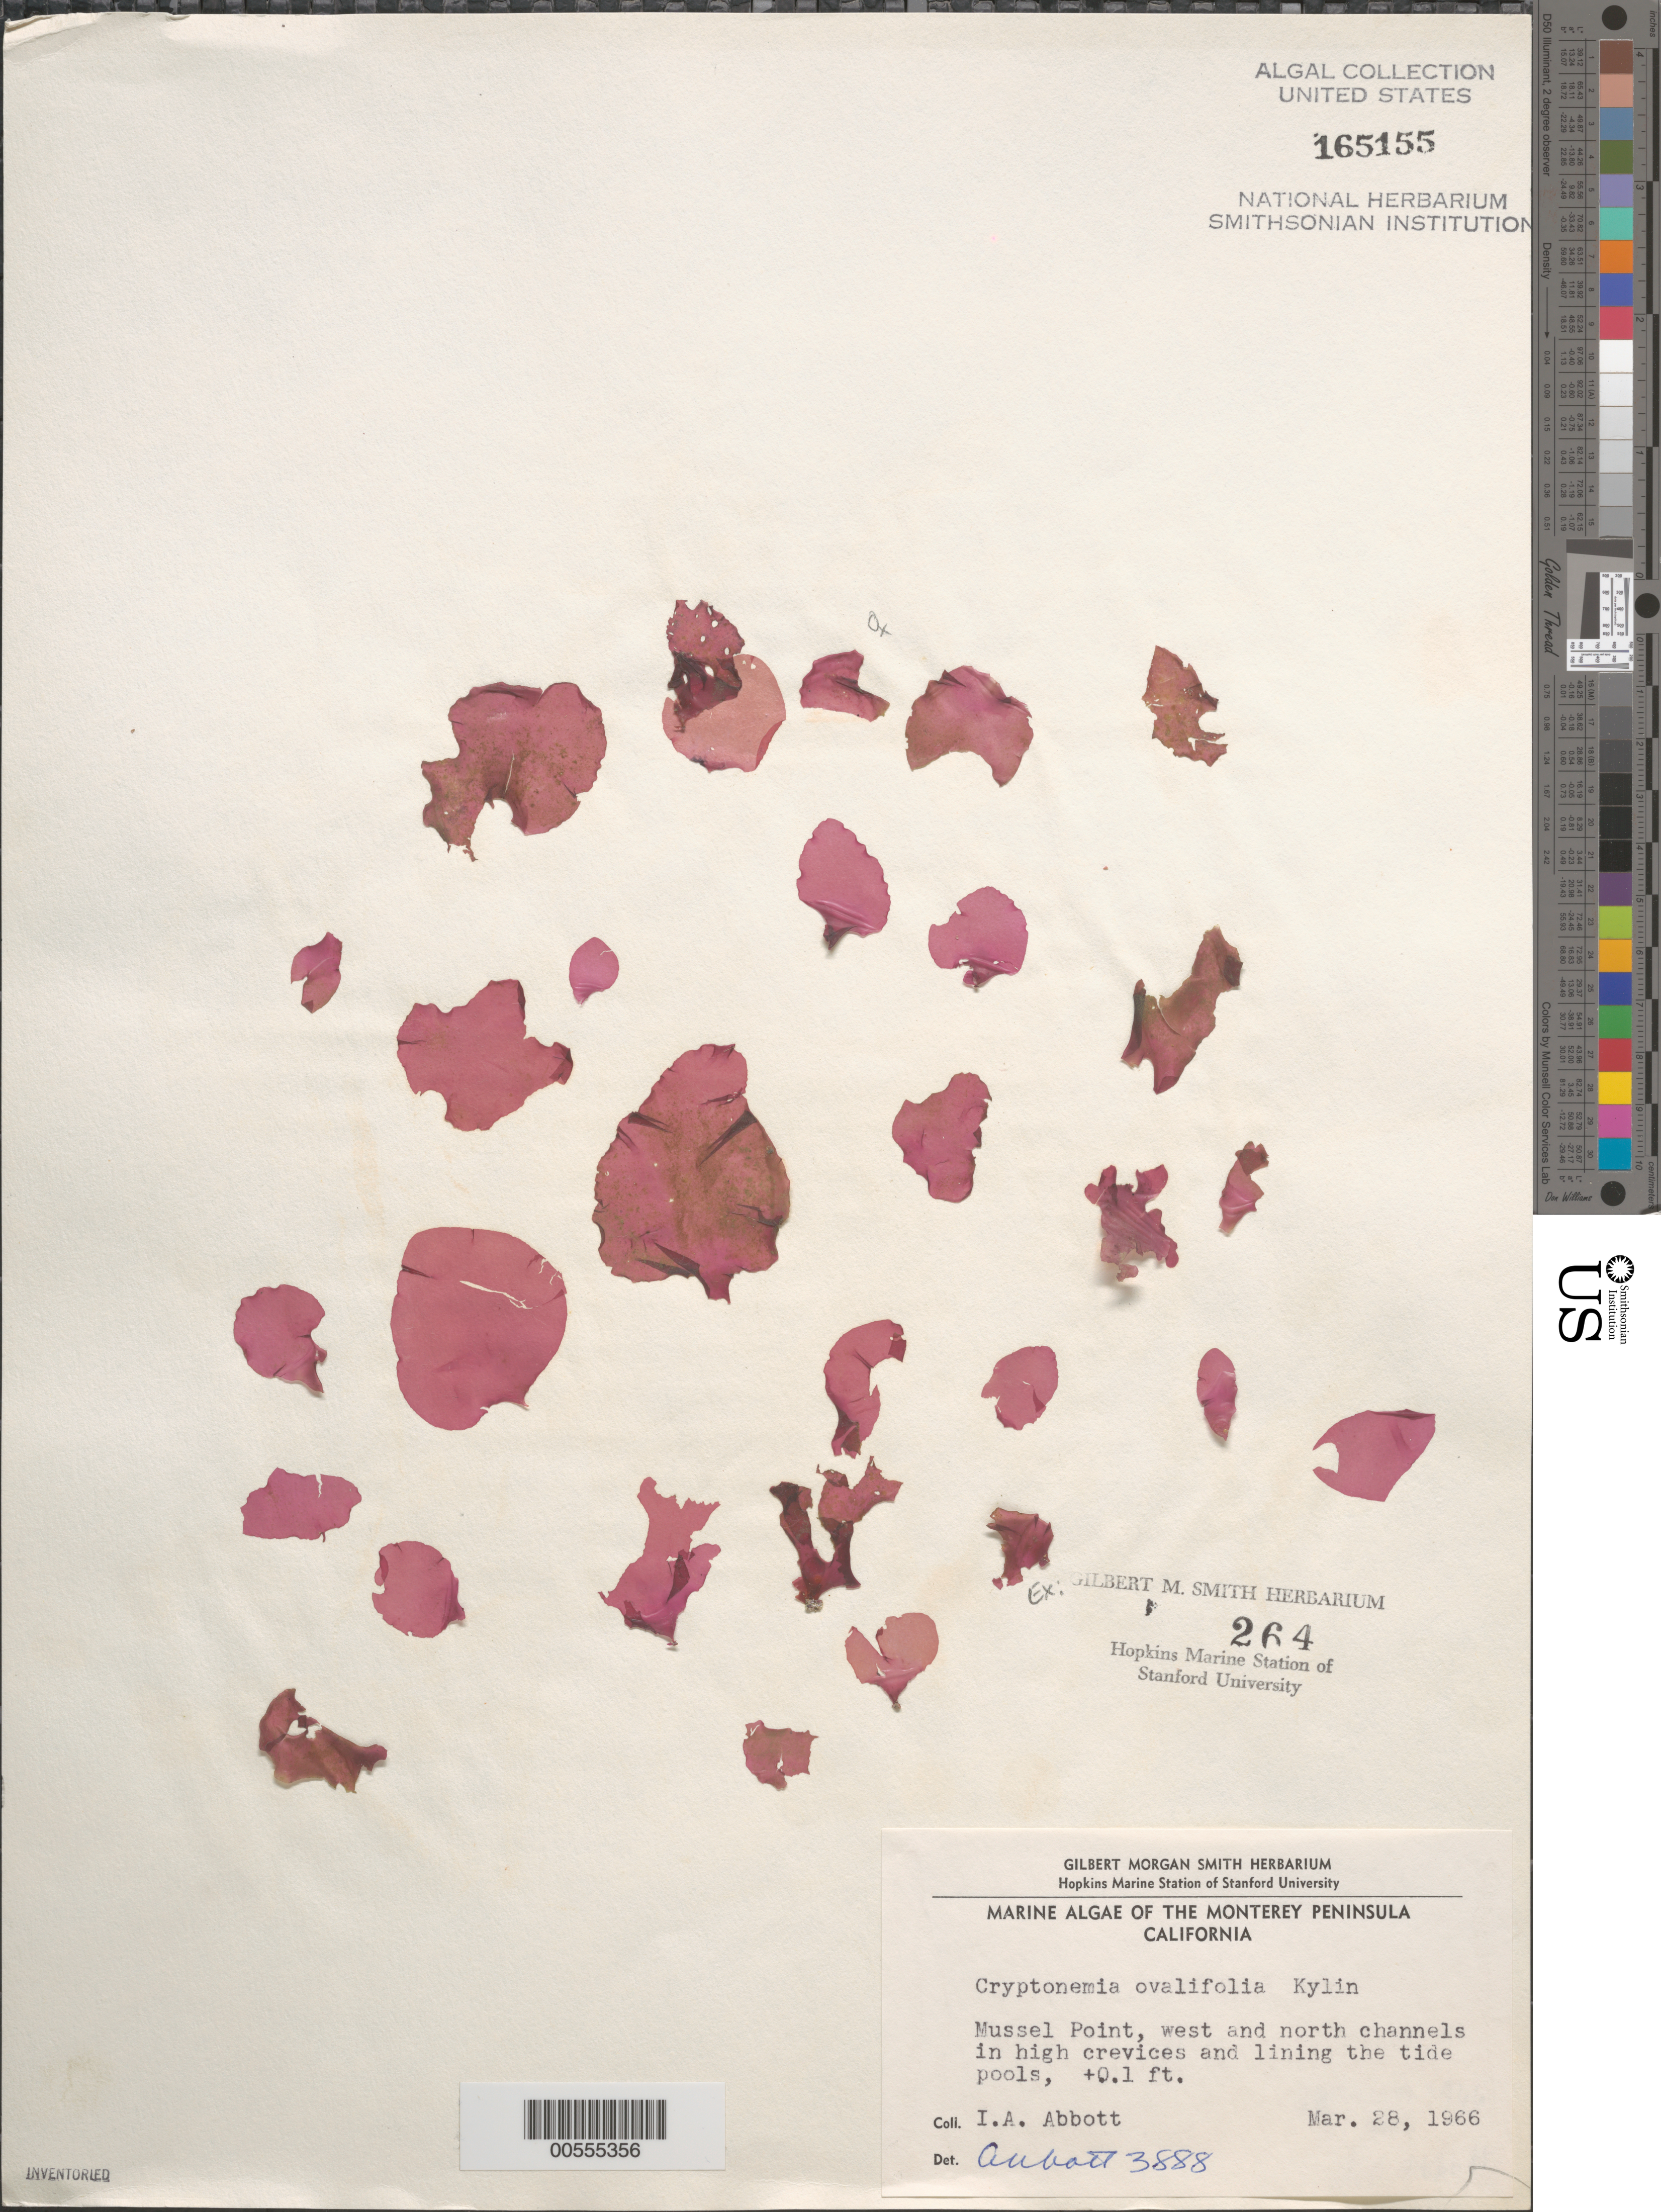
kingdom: Plantae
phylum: Rhodophyta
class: Florideophyceae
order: Halymeniales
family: Halymeniaceae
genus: Isabbottia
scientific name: Isabbottia ovalifolia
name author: (Kylin) M.S. Balakrishnan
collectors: I. A. Abbott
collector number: IAA 3888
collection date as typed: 28 Mar 1966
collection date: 1966-03-28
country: United States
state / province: California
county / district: Monterey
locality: Mussel Point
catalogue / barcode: US 165155